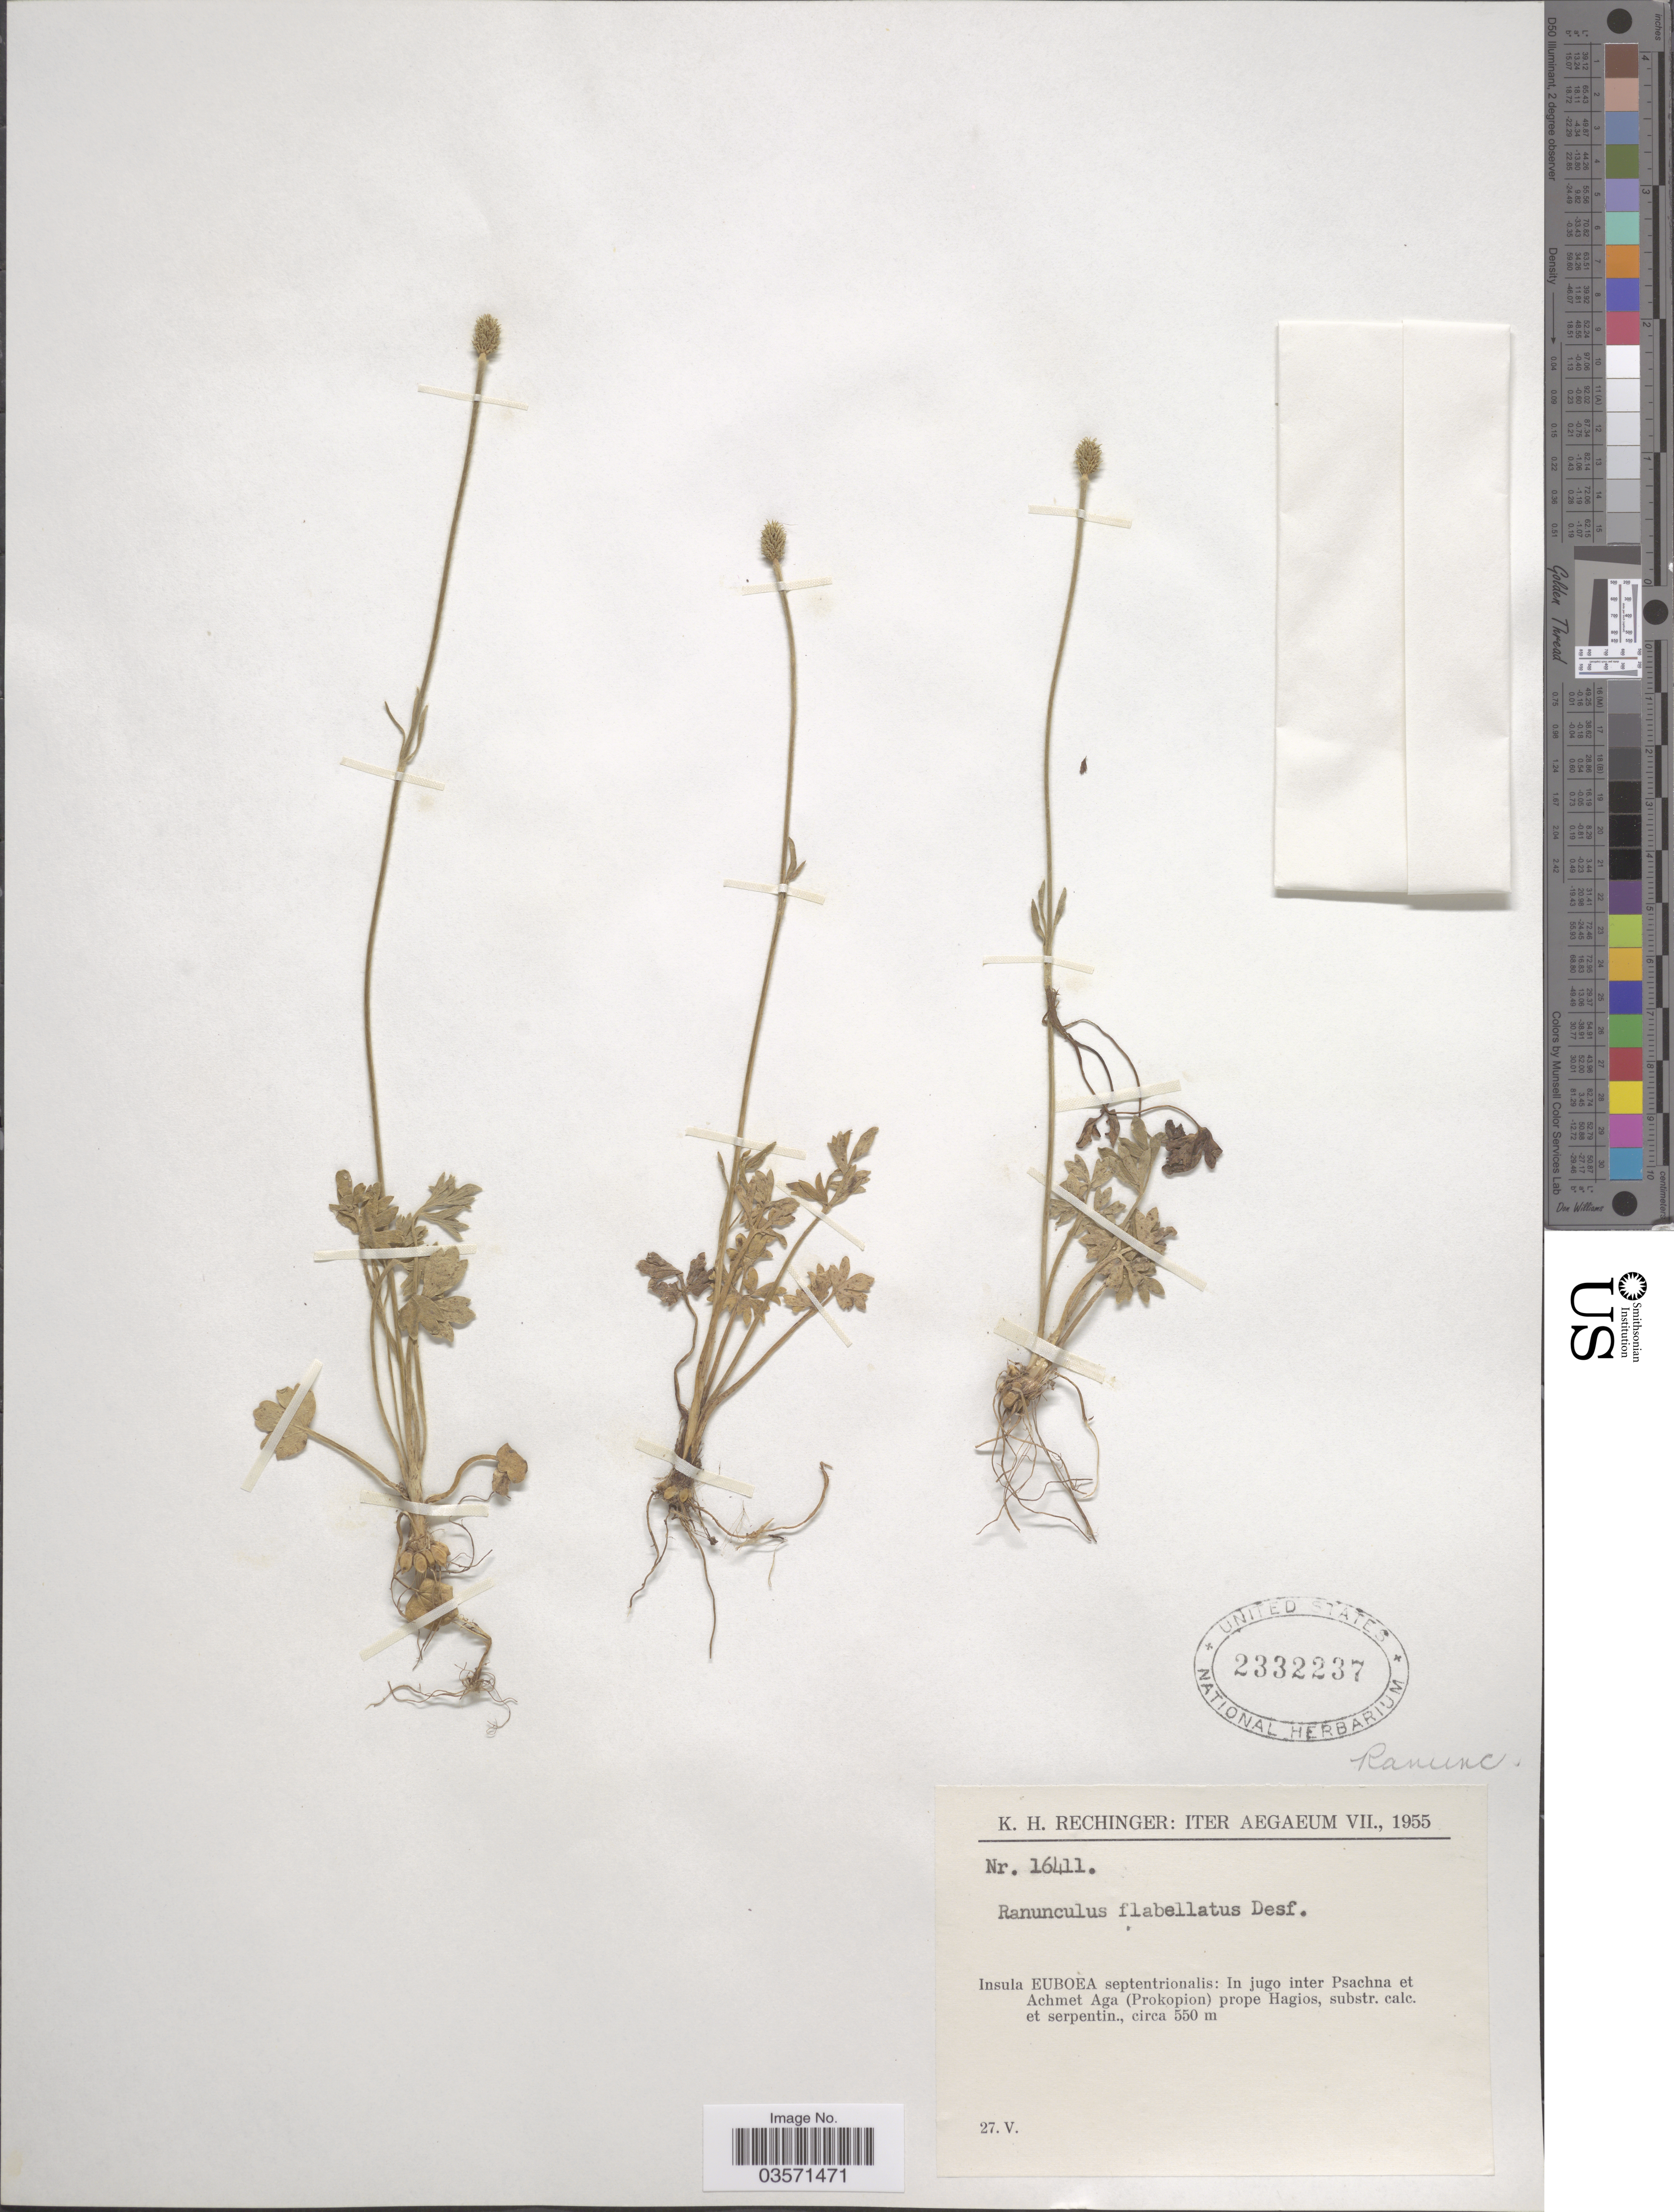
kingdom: Plantae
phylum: Tracheophyta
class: Magnoliopsida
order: Ranunculales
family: Ranunculaceae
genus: Ranunculus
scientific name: Ranunculus flabellaris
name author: Raf.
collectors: K. H. Rechinger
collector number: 16411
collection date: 1955-05-27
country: Greece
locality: Aegaeum. Insula Euboea septentrionalis: In jugo inter Psachna et Achmet Aga (Prokopion) prope Hagios.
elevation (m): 550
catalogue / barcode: US 2332237